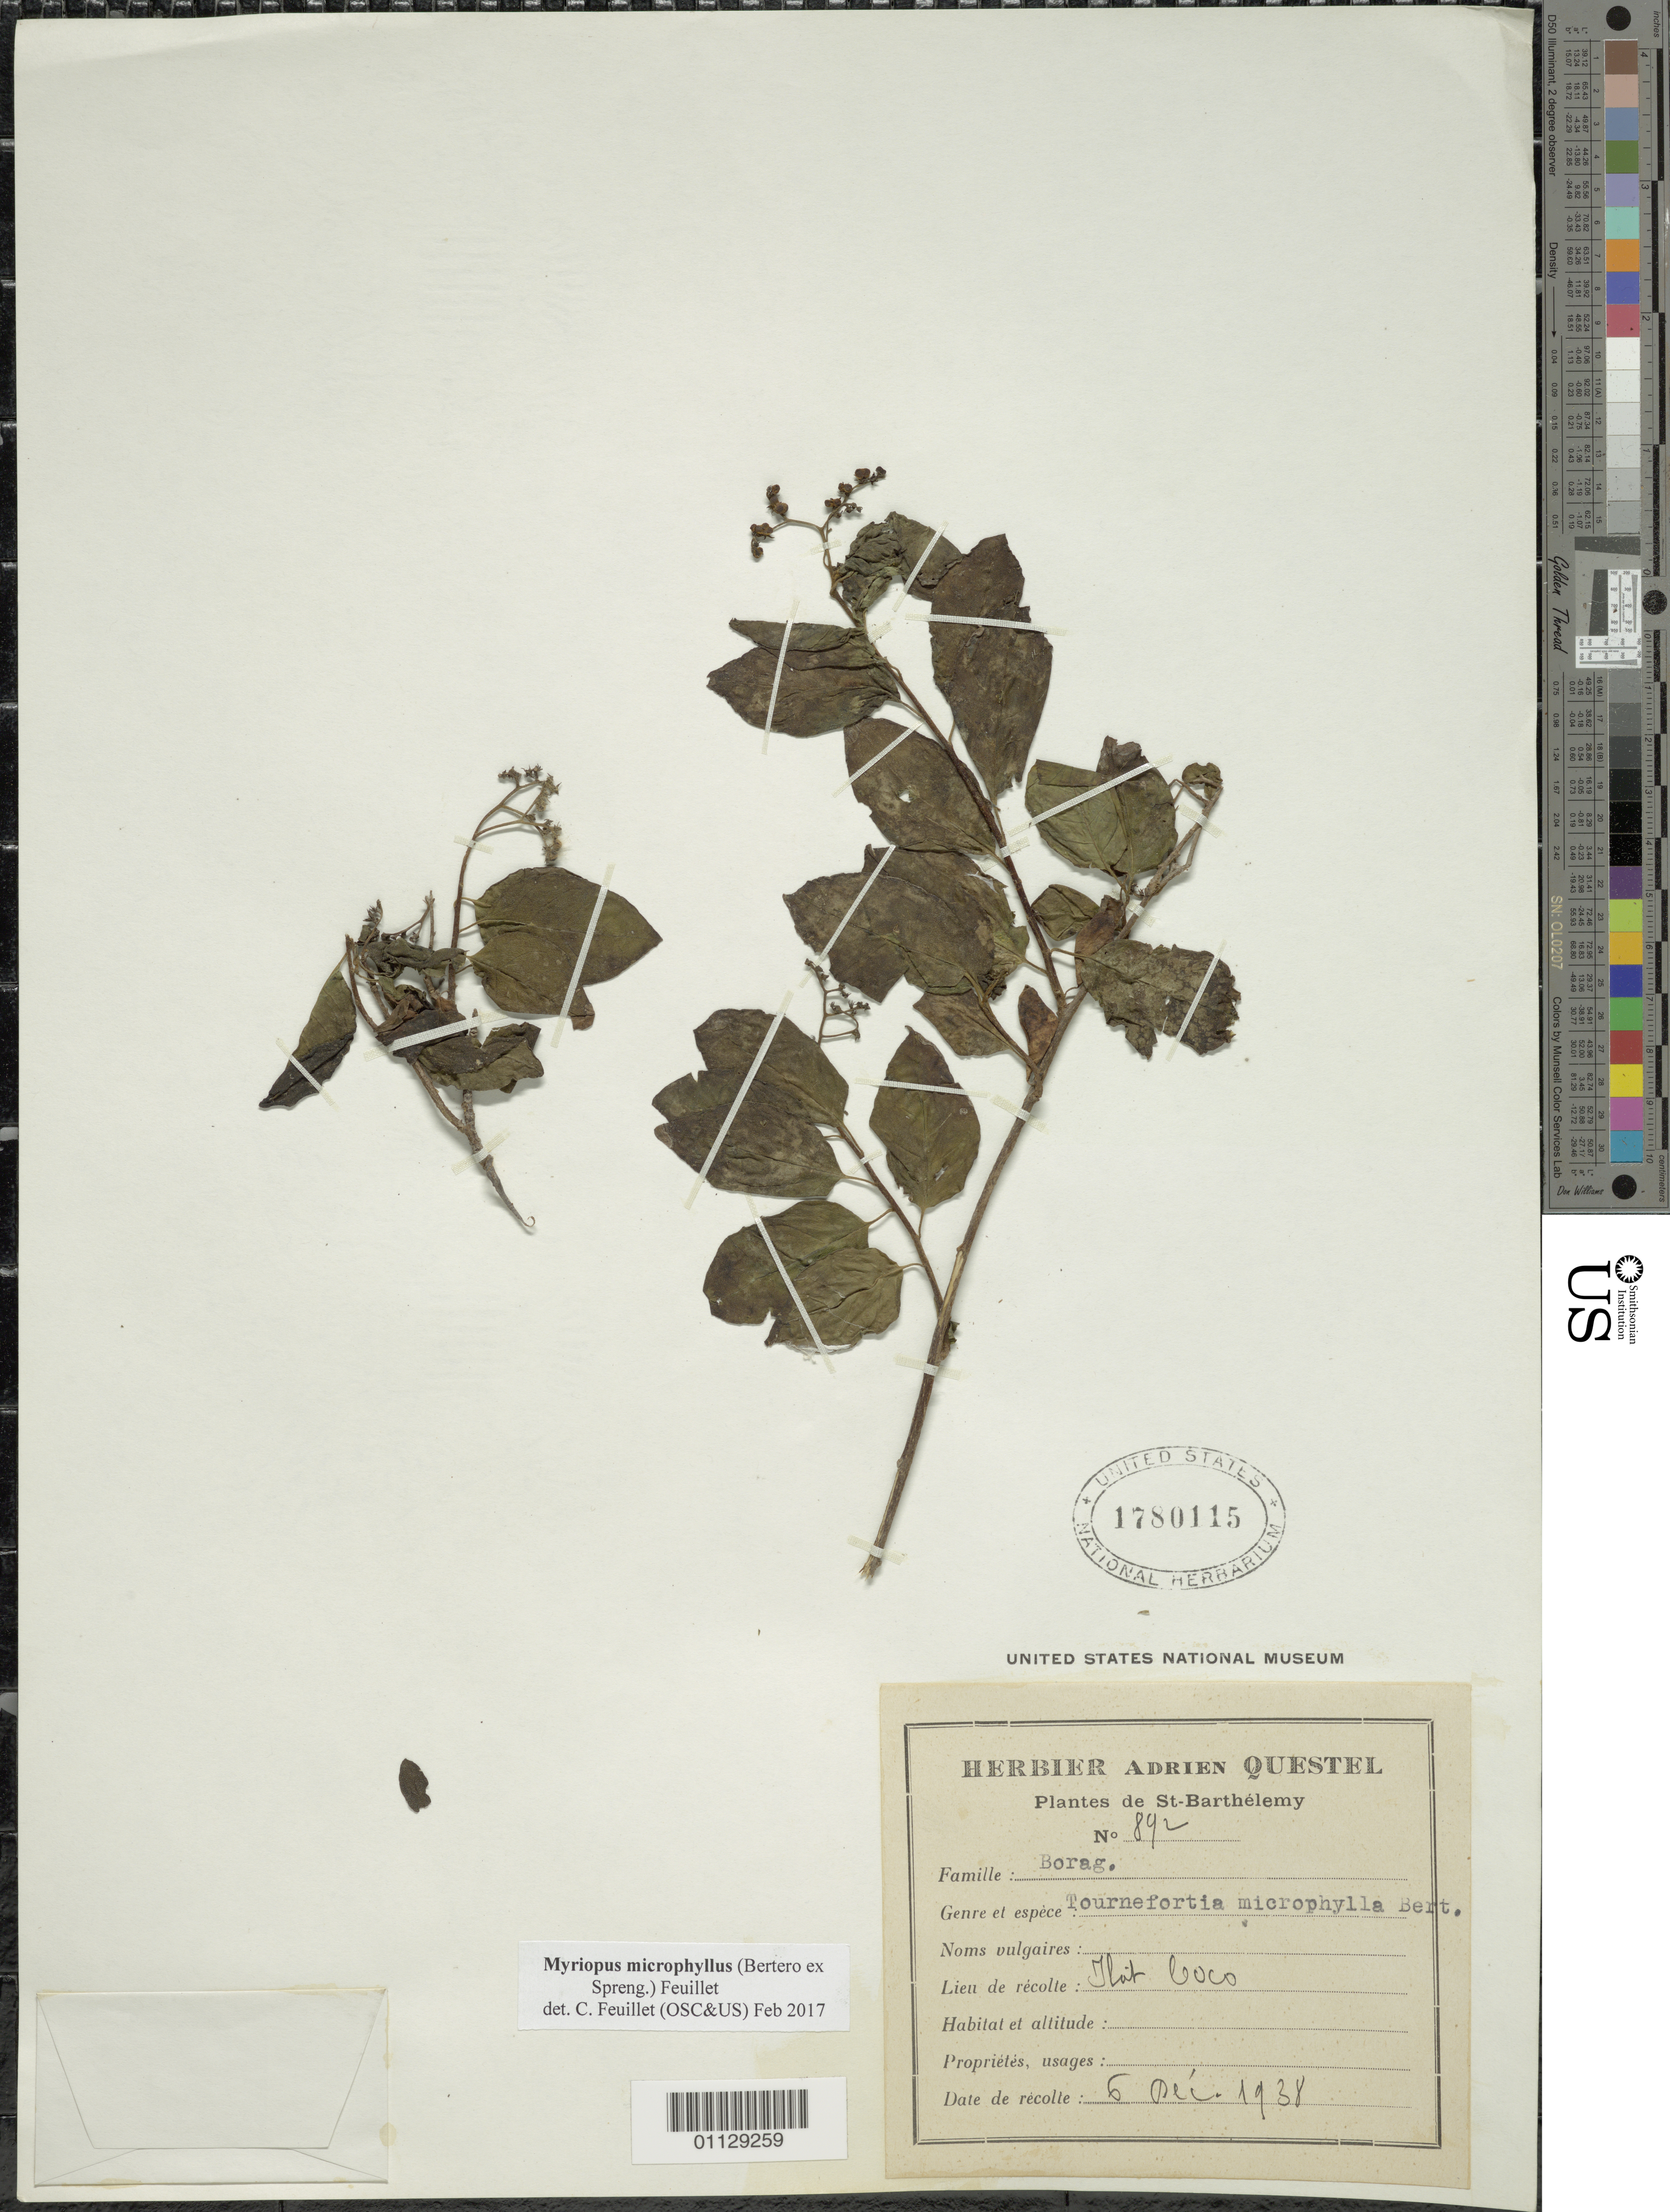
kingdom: Plantae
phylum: Tracheophyta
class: Magnoliopsida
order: Boraginales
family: Heliotropiaceae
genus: Myriopus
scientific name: Myriopus microphyllus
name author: (Bertero ex Spreng.) Feuillet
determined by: Feuillet, C.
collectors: A. Questel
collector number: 892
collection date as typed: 05 Dec 1938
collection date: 1938-12-05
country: Guadeloupe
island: St. Barthélemy I.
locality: Ilait Loco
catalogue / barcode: US 1780115